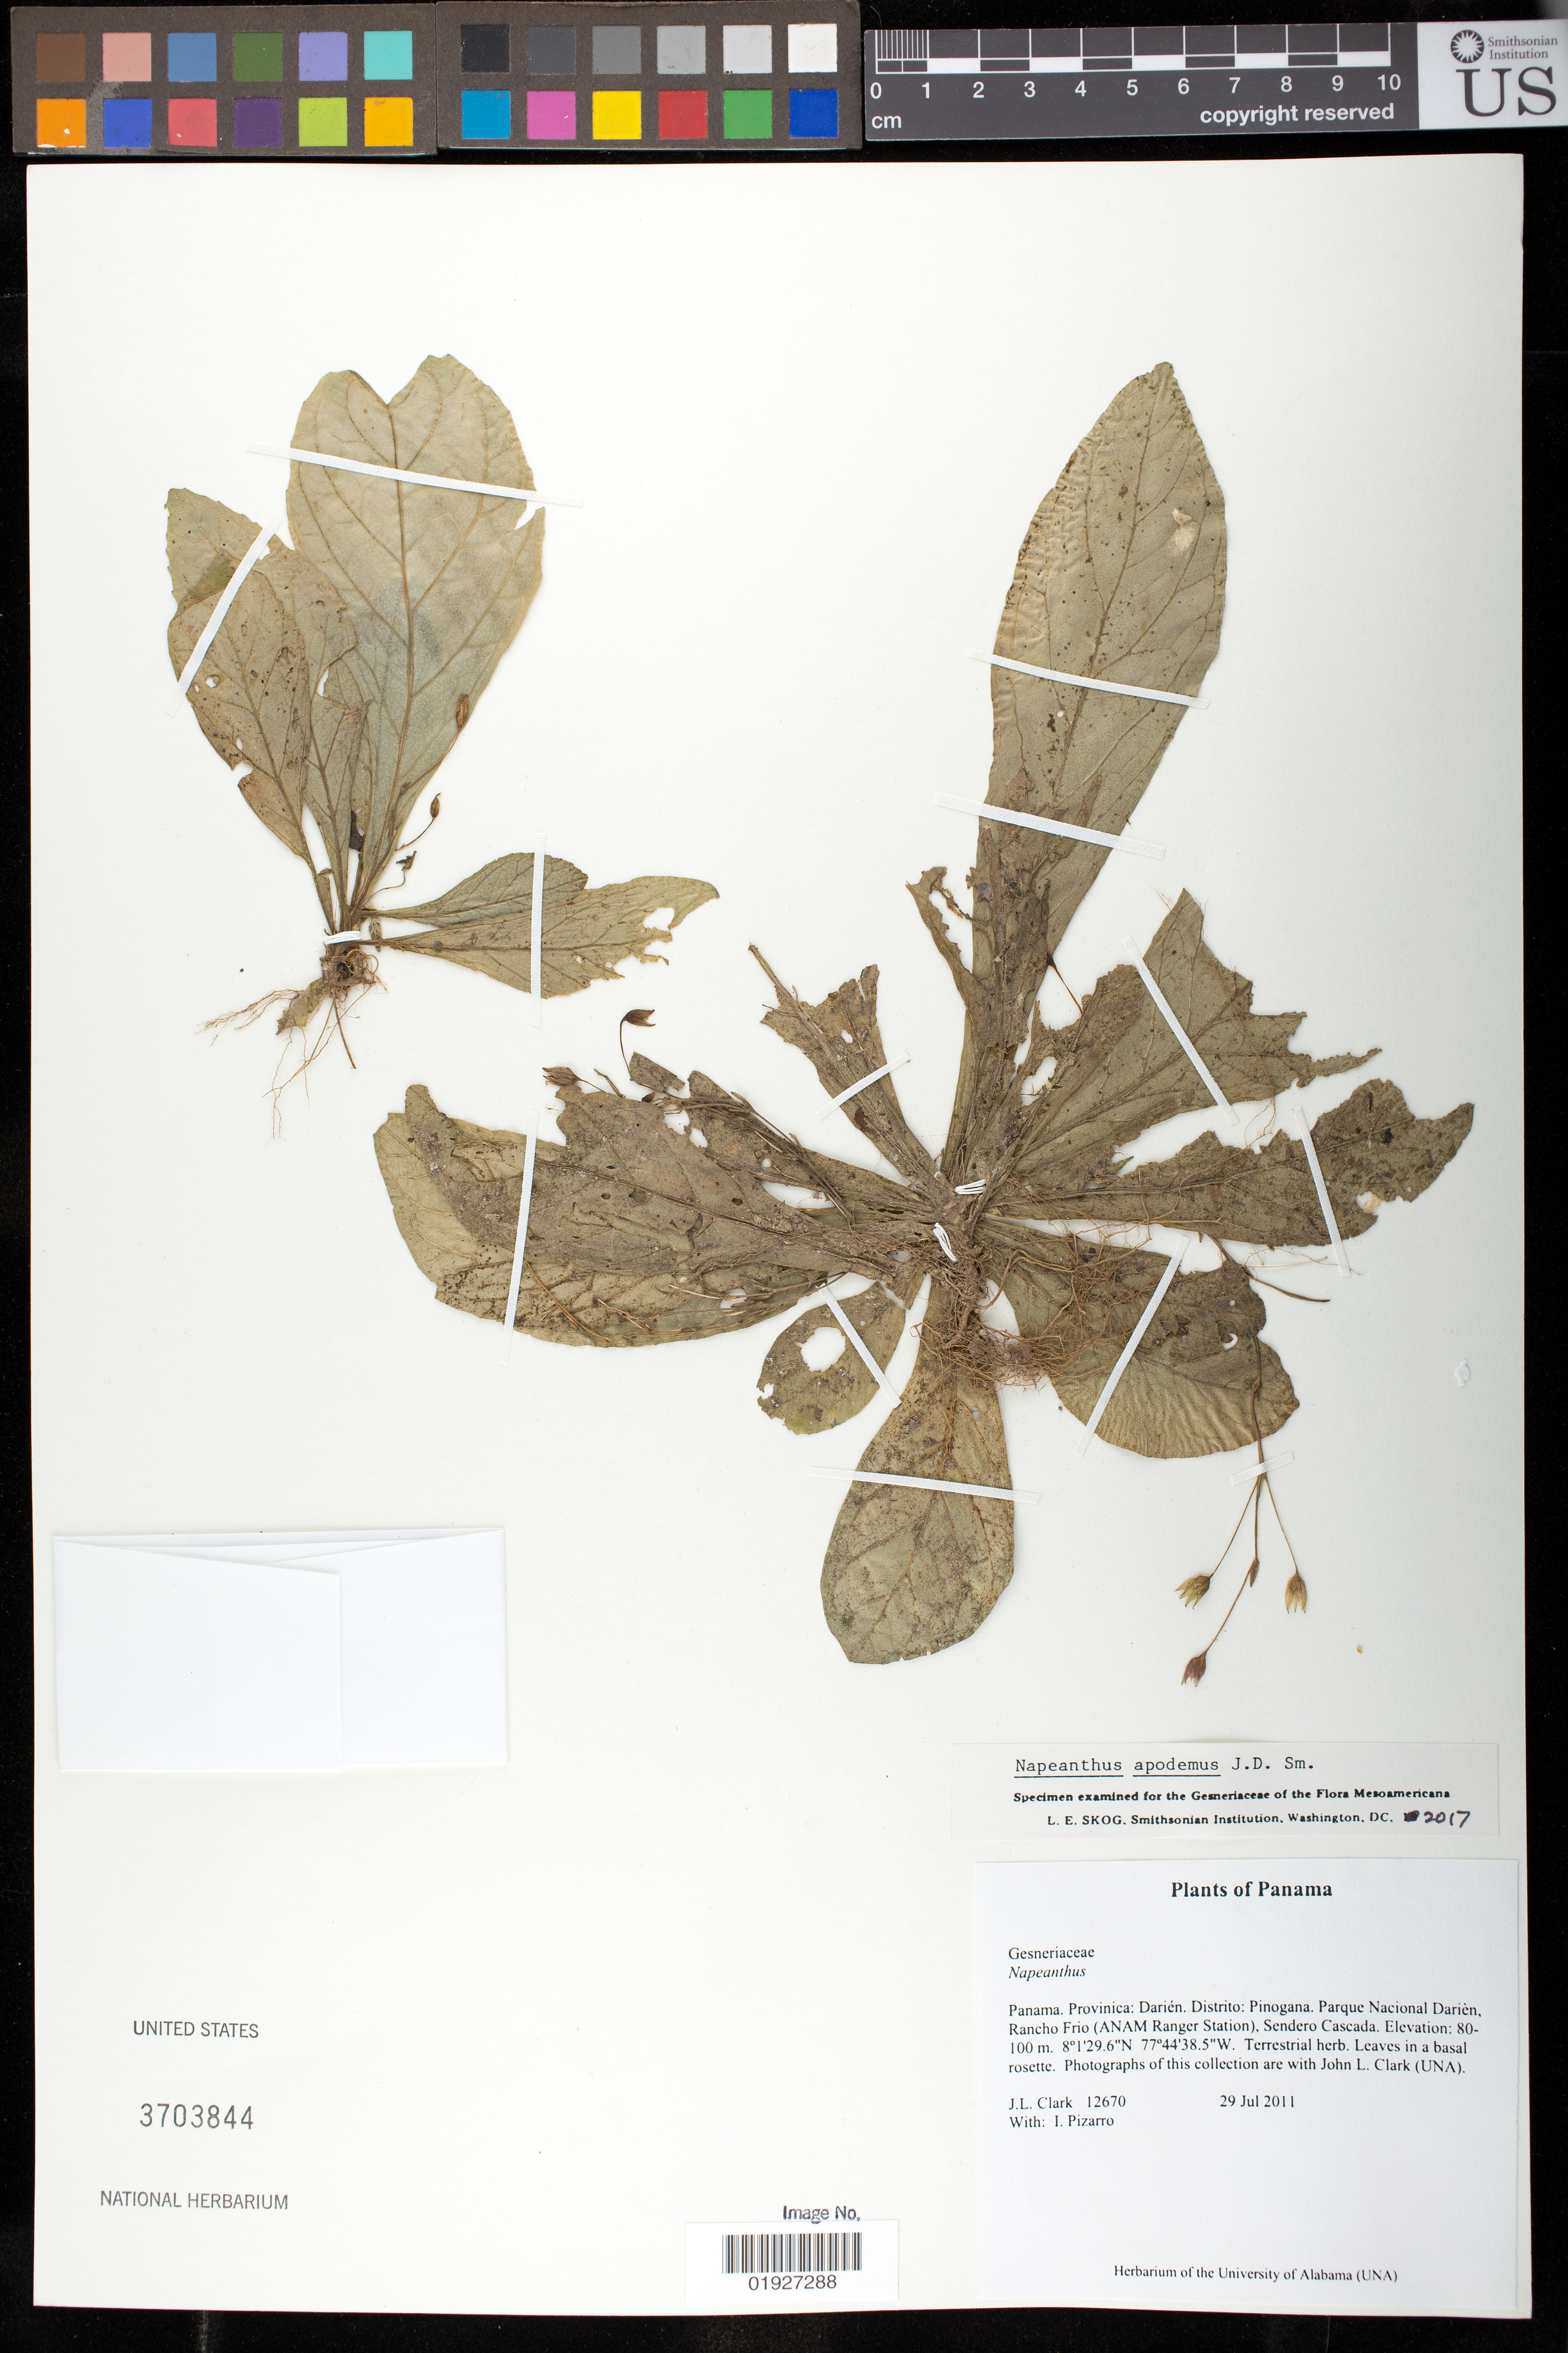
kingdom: Plantae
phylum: Tracheophyta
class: Magnoliopsida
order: Lamiales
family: Gesneriaceae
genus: Napeanthus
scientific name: Napeanthus apodemus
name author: Donn. Sm.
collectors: J. L. Clark & I. Pizarro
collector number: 12670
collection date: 2011-07-29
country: Panama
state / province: Darién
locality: Distrito:Pinogana. Parque Nacional Darien, Rancho Frio (ANAM Ranger Station), Sendero Cascada.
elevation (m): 80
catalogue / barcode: US 3703844